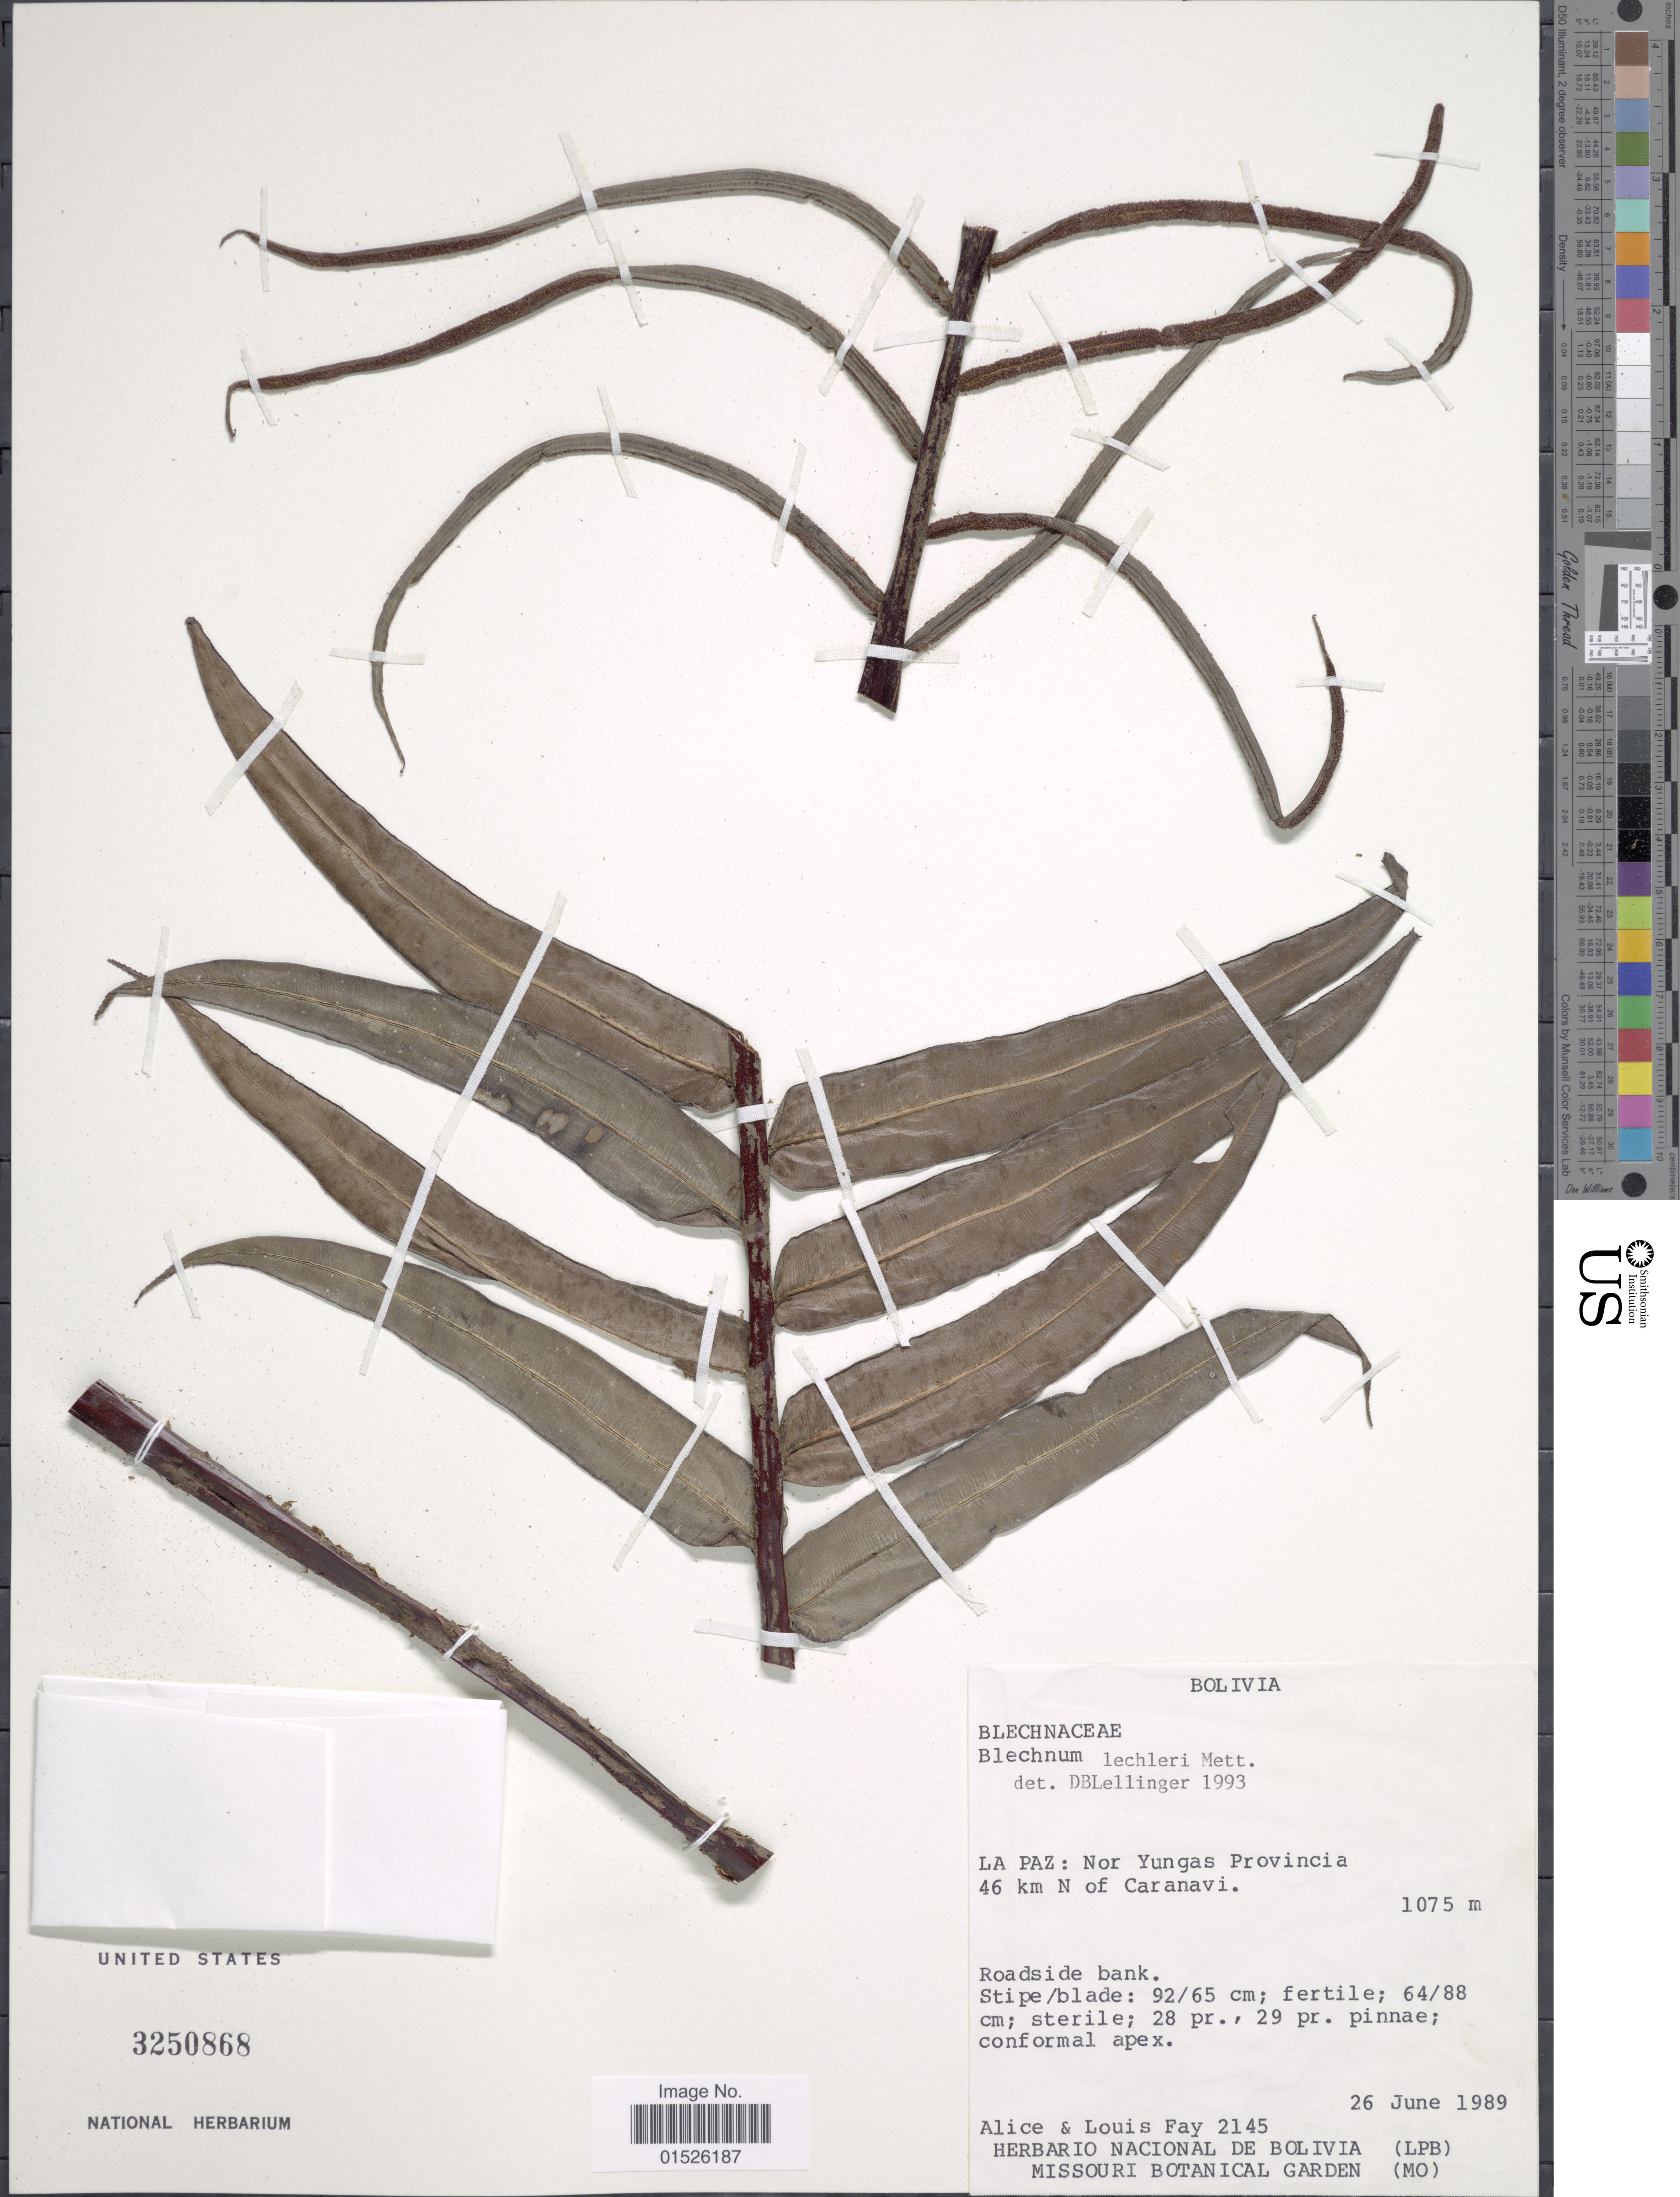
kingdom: Plantae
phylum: Tracheophyta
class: Polypodiopsida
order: Polypodiales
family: Blechnaceae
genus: Blechnum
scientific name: Blechnum lechleri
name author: Mett.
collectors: A. Fay & L. Fay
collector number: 2145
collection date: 1989-06-26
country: Bolivia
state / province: La Paz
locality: Bolivia, La Paz: Nor Yungas Provincia 46 km N of Caranavi.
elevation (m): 1075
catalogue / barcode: US 3250868